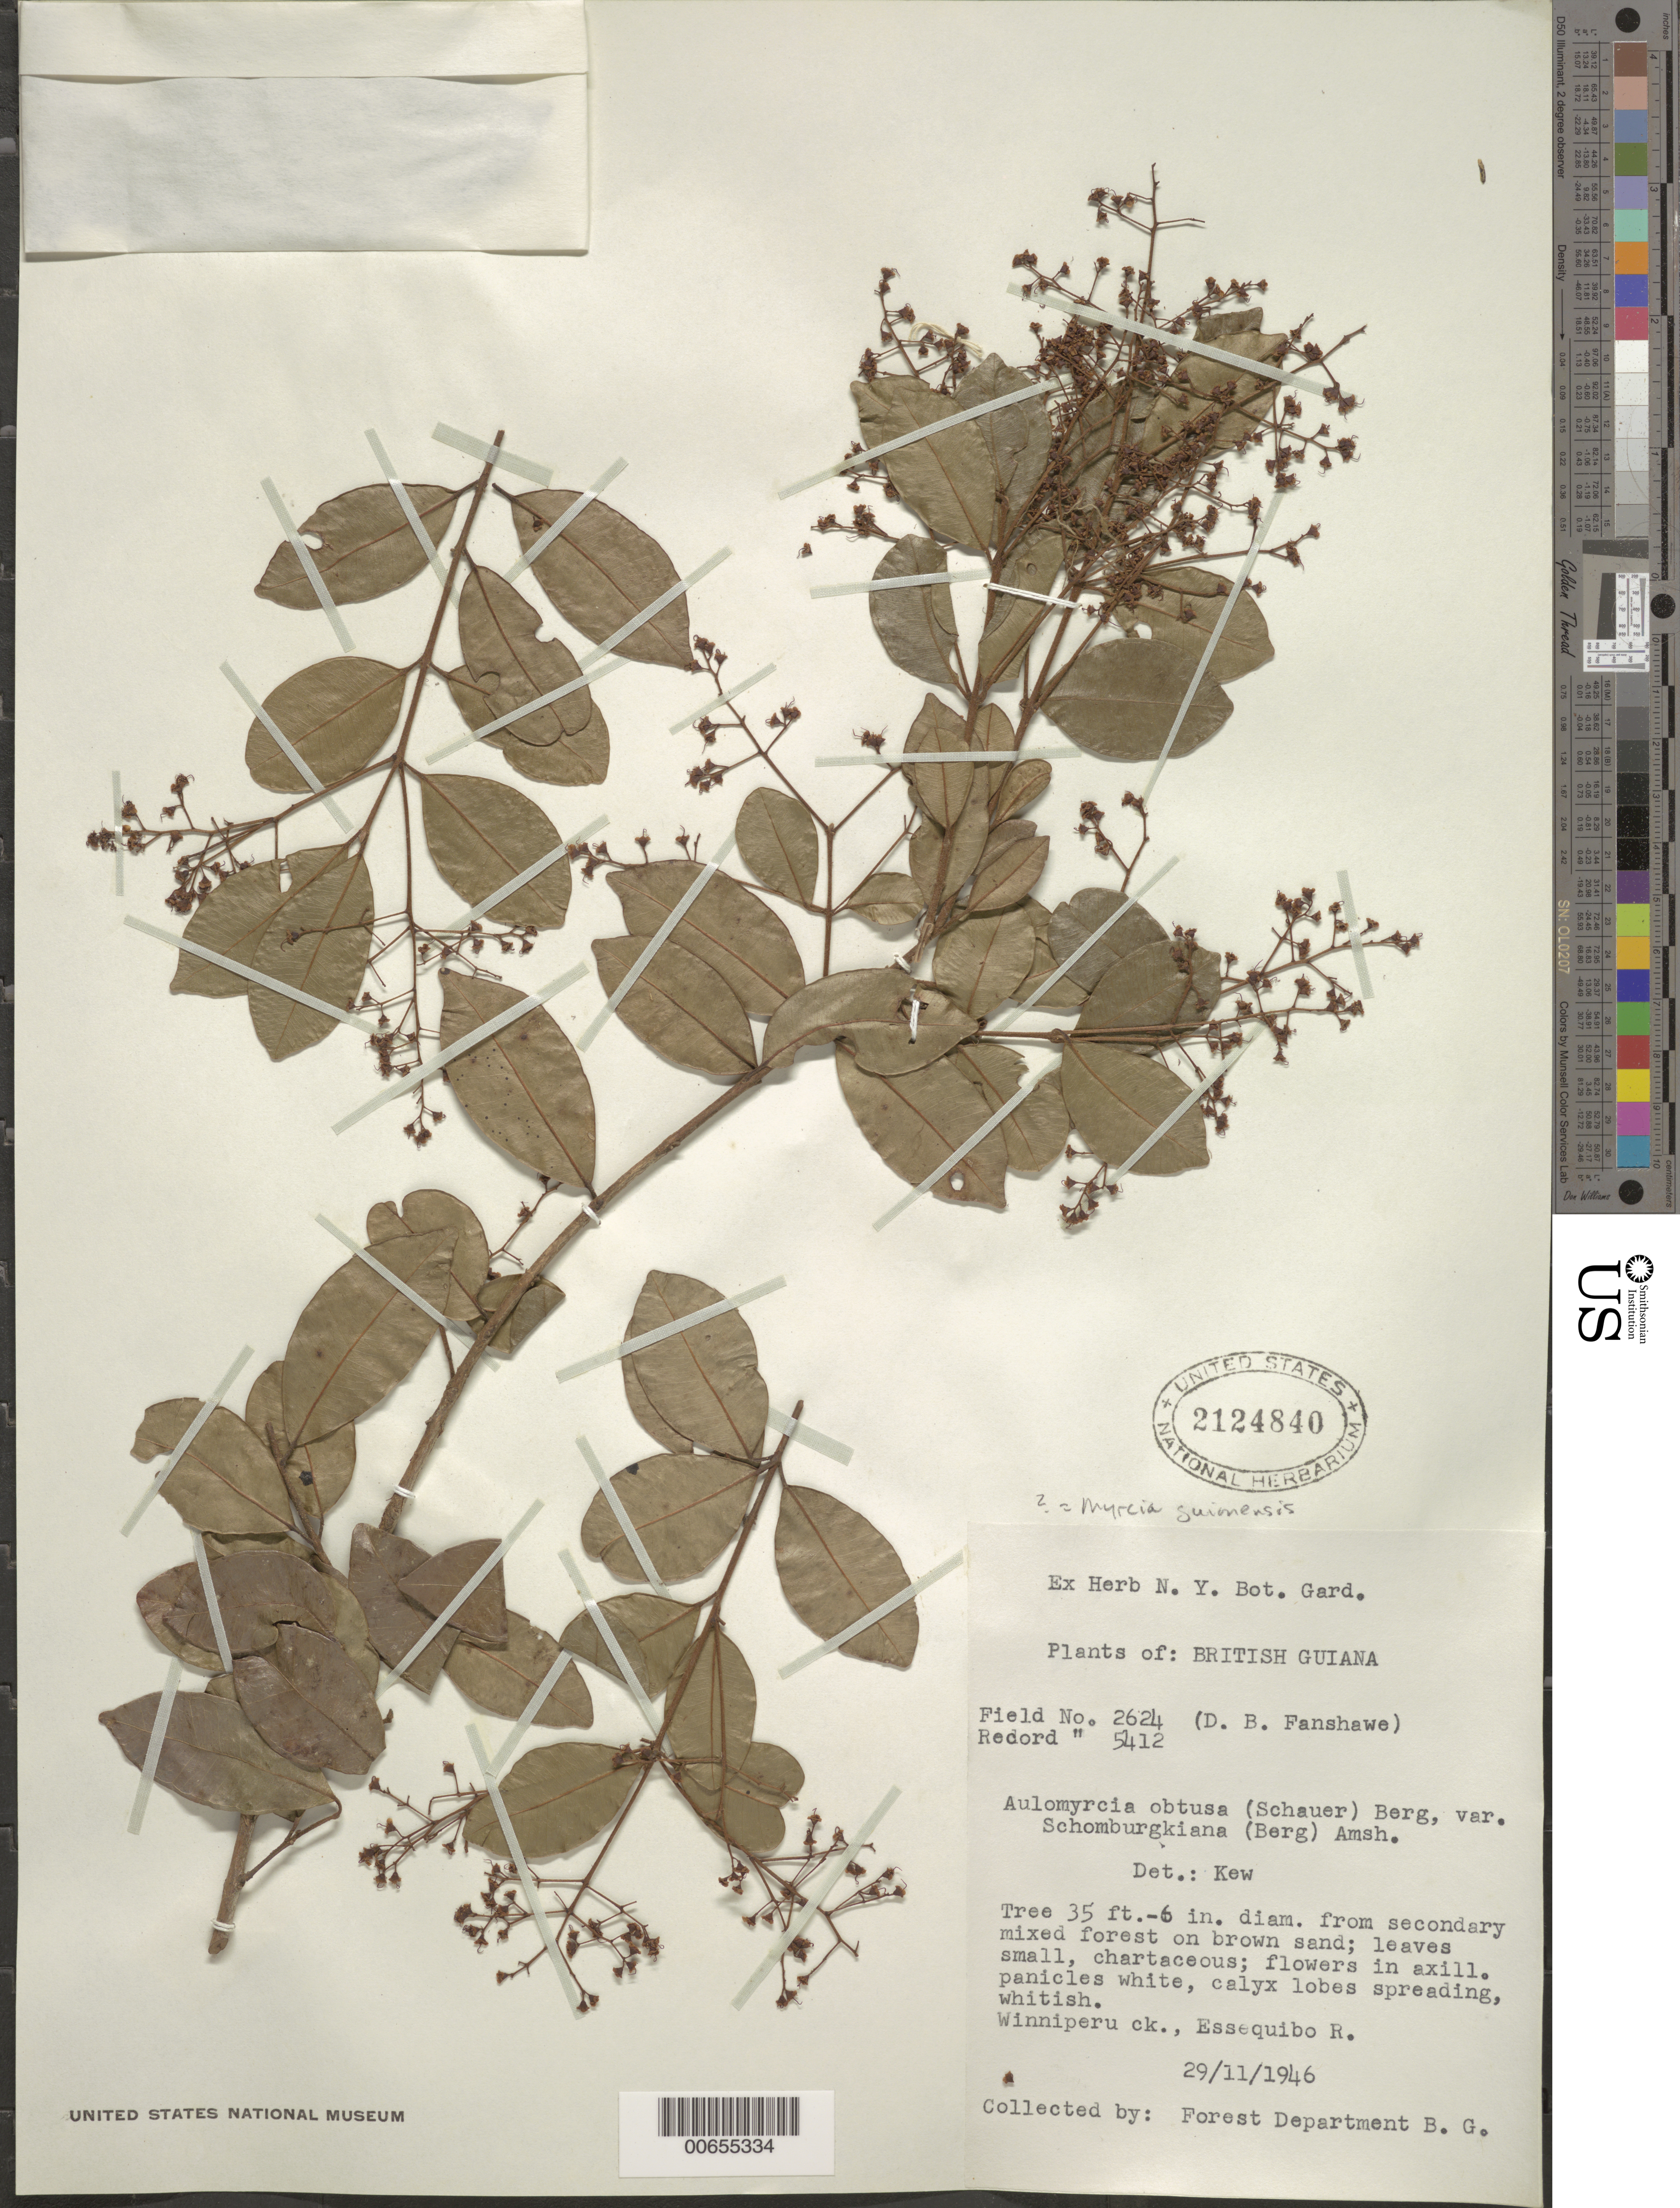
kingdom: Plantae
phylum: Tracheophyta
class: Magnoliopsida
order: Myrtales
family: Myrtaceae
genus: Myrcia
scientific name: Myrcia guianensis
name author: (Aubl.) DC.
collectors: D. B. Fanshawe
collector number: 5412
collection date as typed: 29-Nov-46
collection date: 1946-11-29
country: Guyana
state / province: U. Demerara-Berbice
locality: Essequibo R., Winniperu Creek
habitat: Secondary mixed forest on brown sand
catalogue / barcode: US 2124840